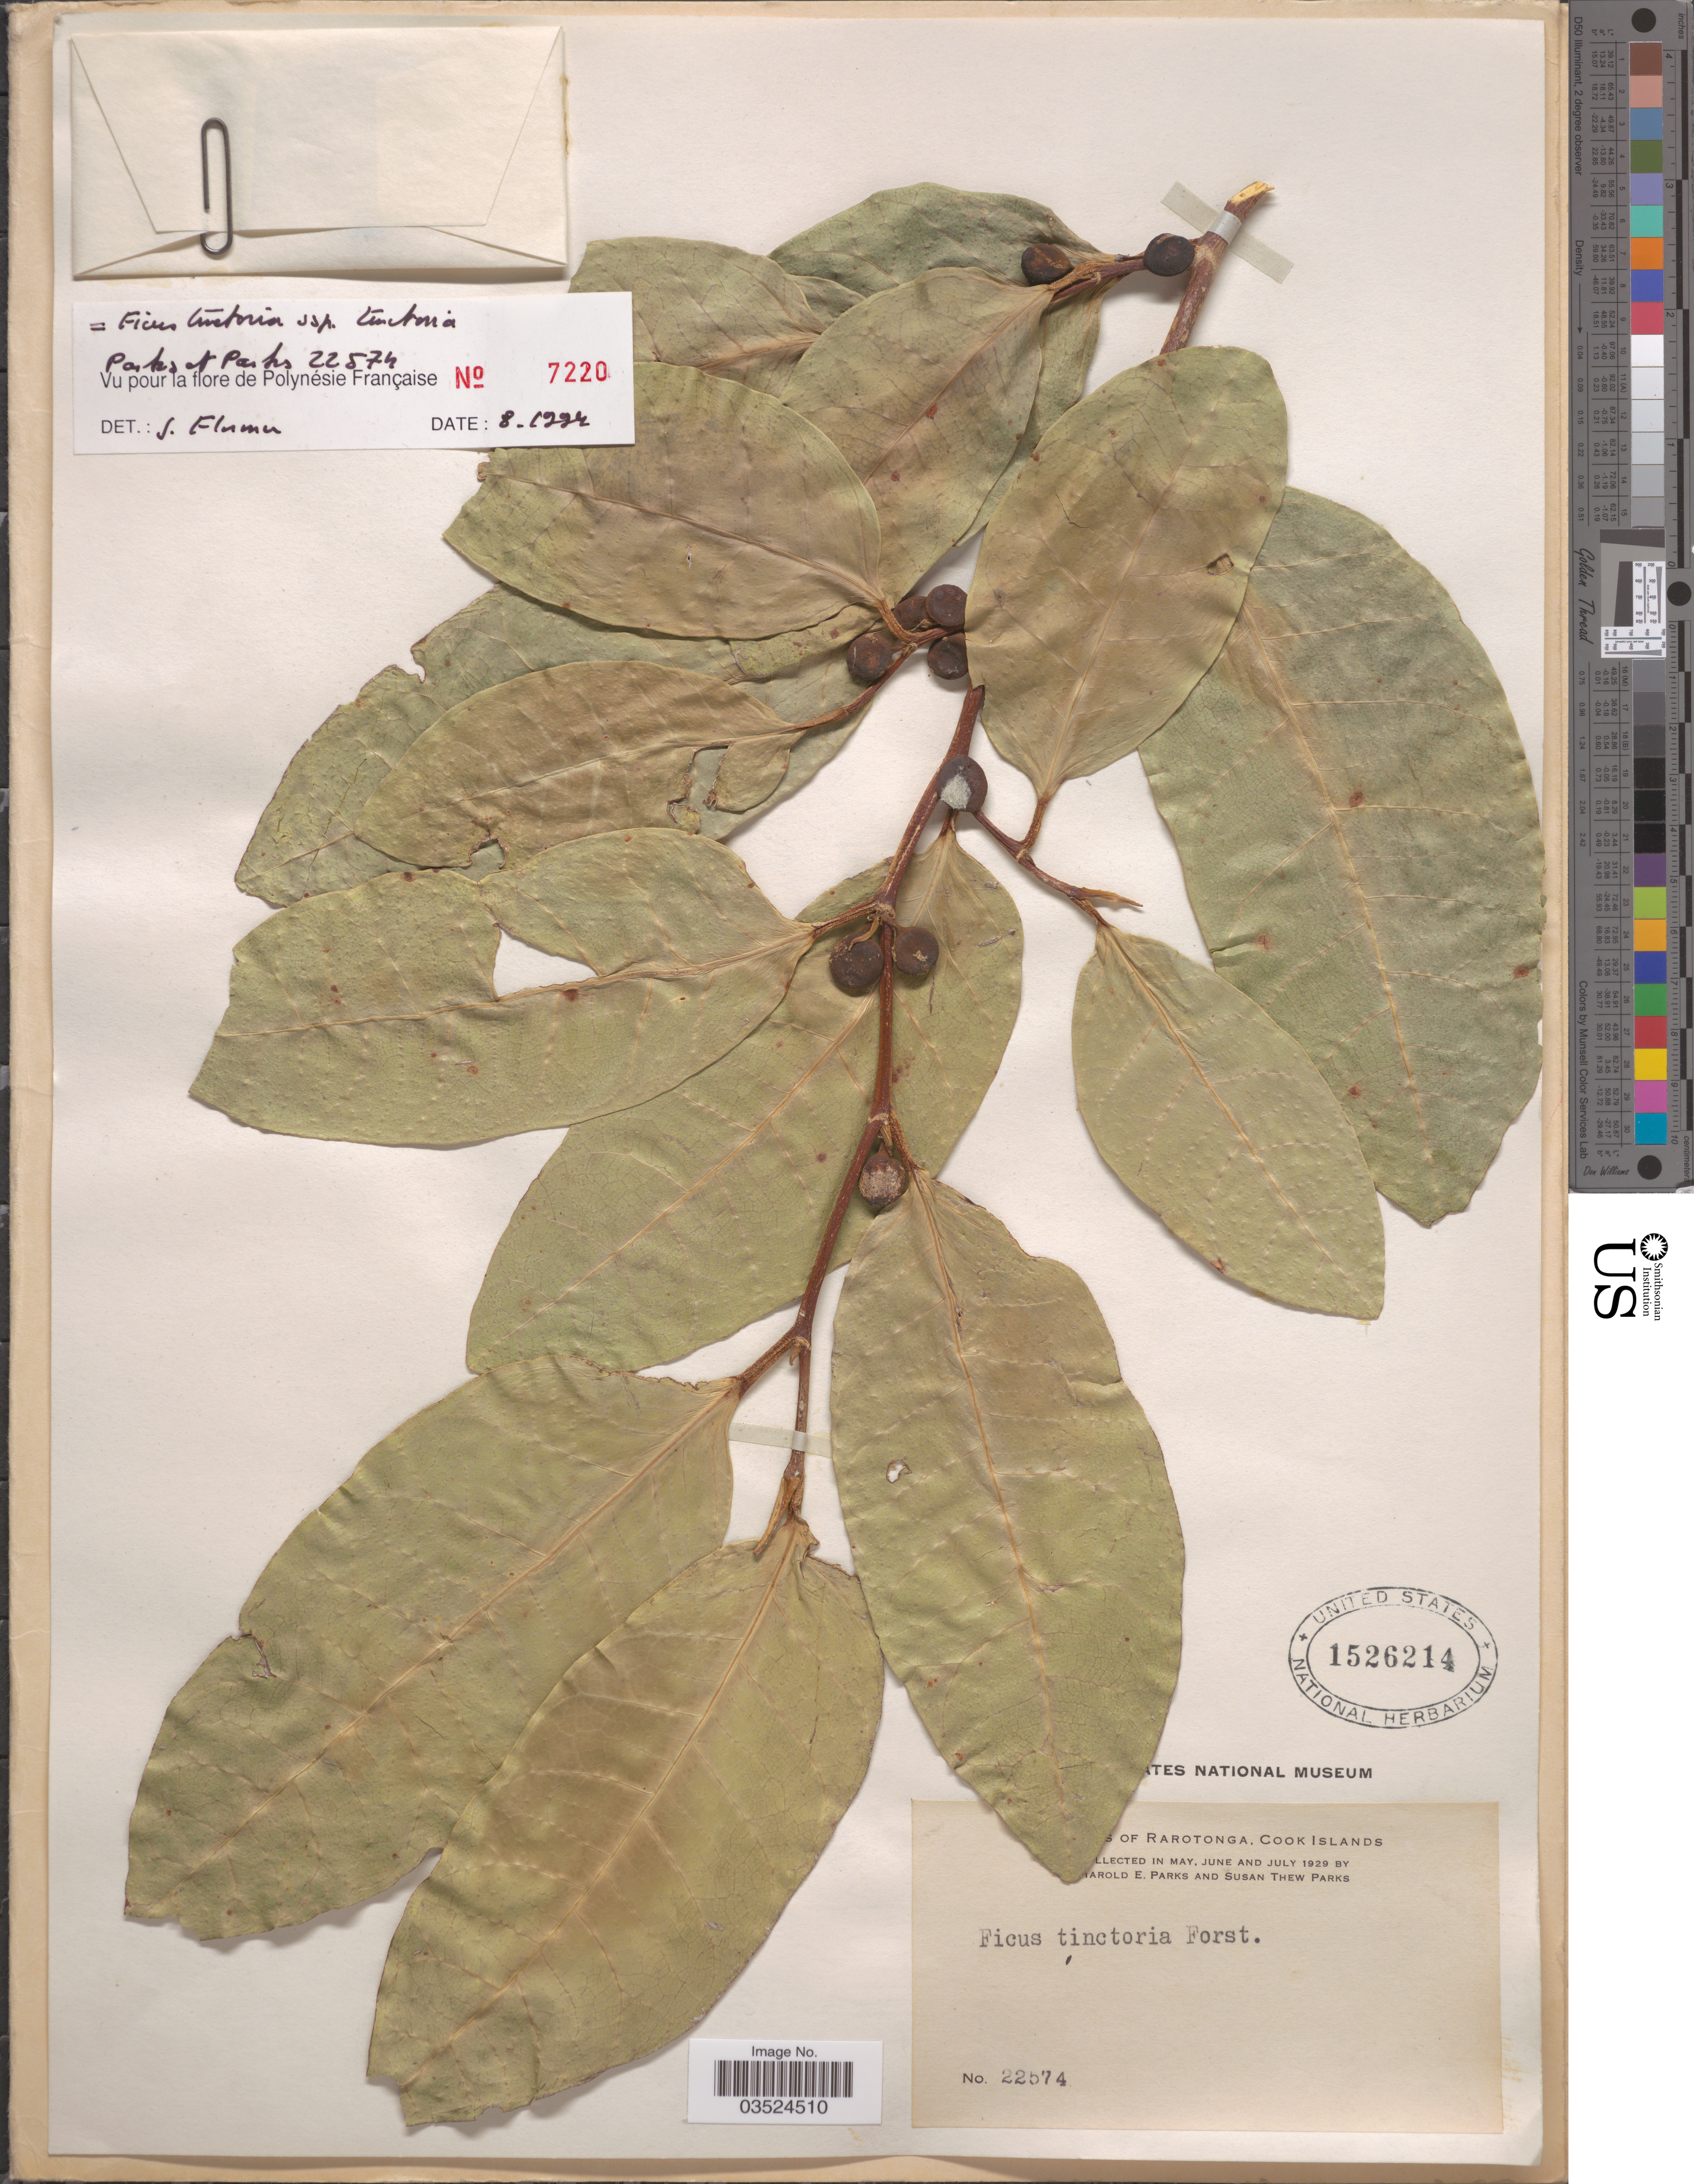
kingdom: Plantae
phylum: Tracheophyta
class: Magnoliopsida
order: Rosales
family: Moraceae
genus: Ficus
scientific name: Ficus tinctoria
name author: G. Forst.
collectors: H. E. Parks & S. Parks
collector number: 22574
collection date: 1929-05/1929-07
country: Cook Islands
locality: Rarotonga.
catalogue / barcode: US 1526214